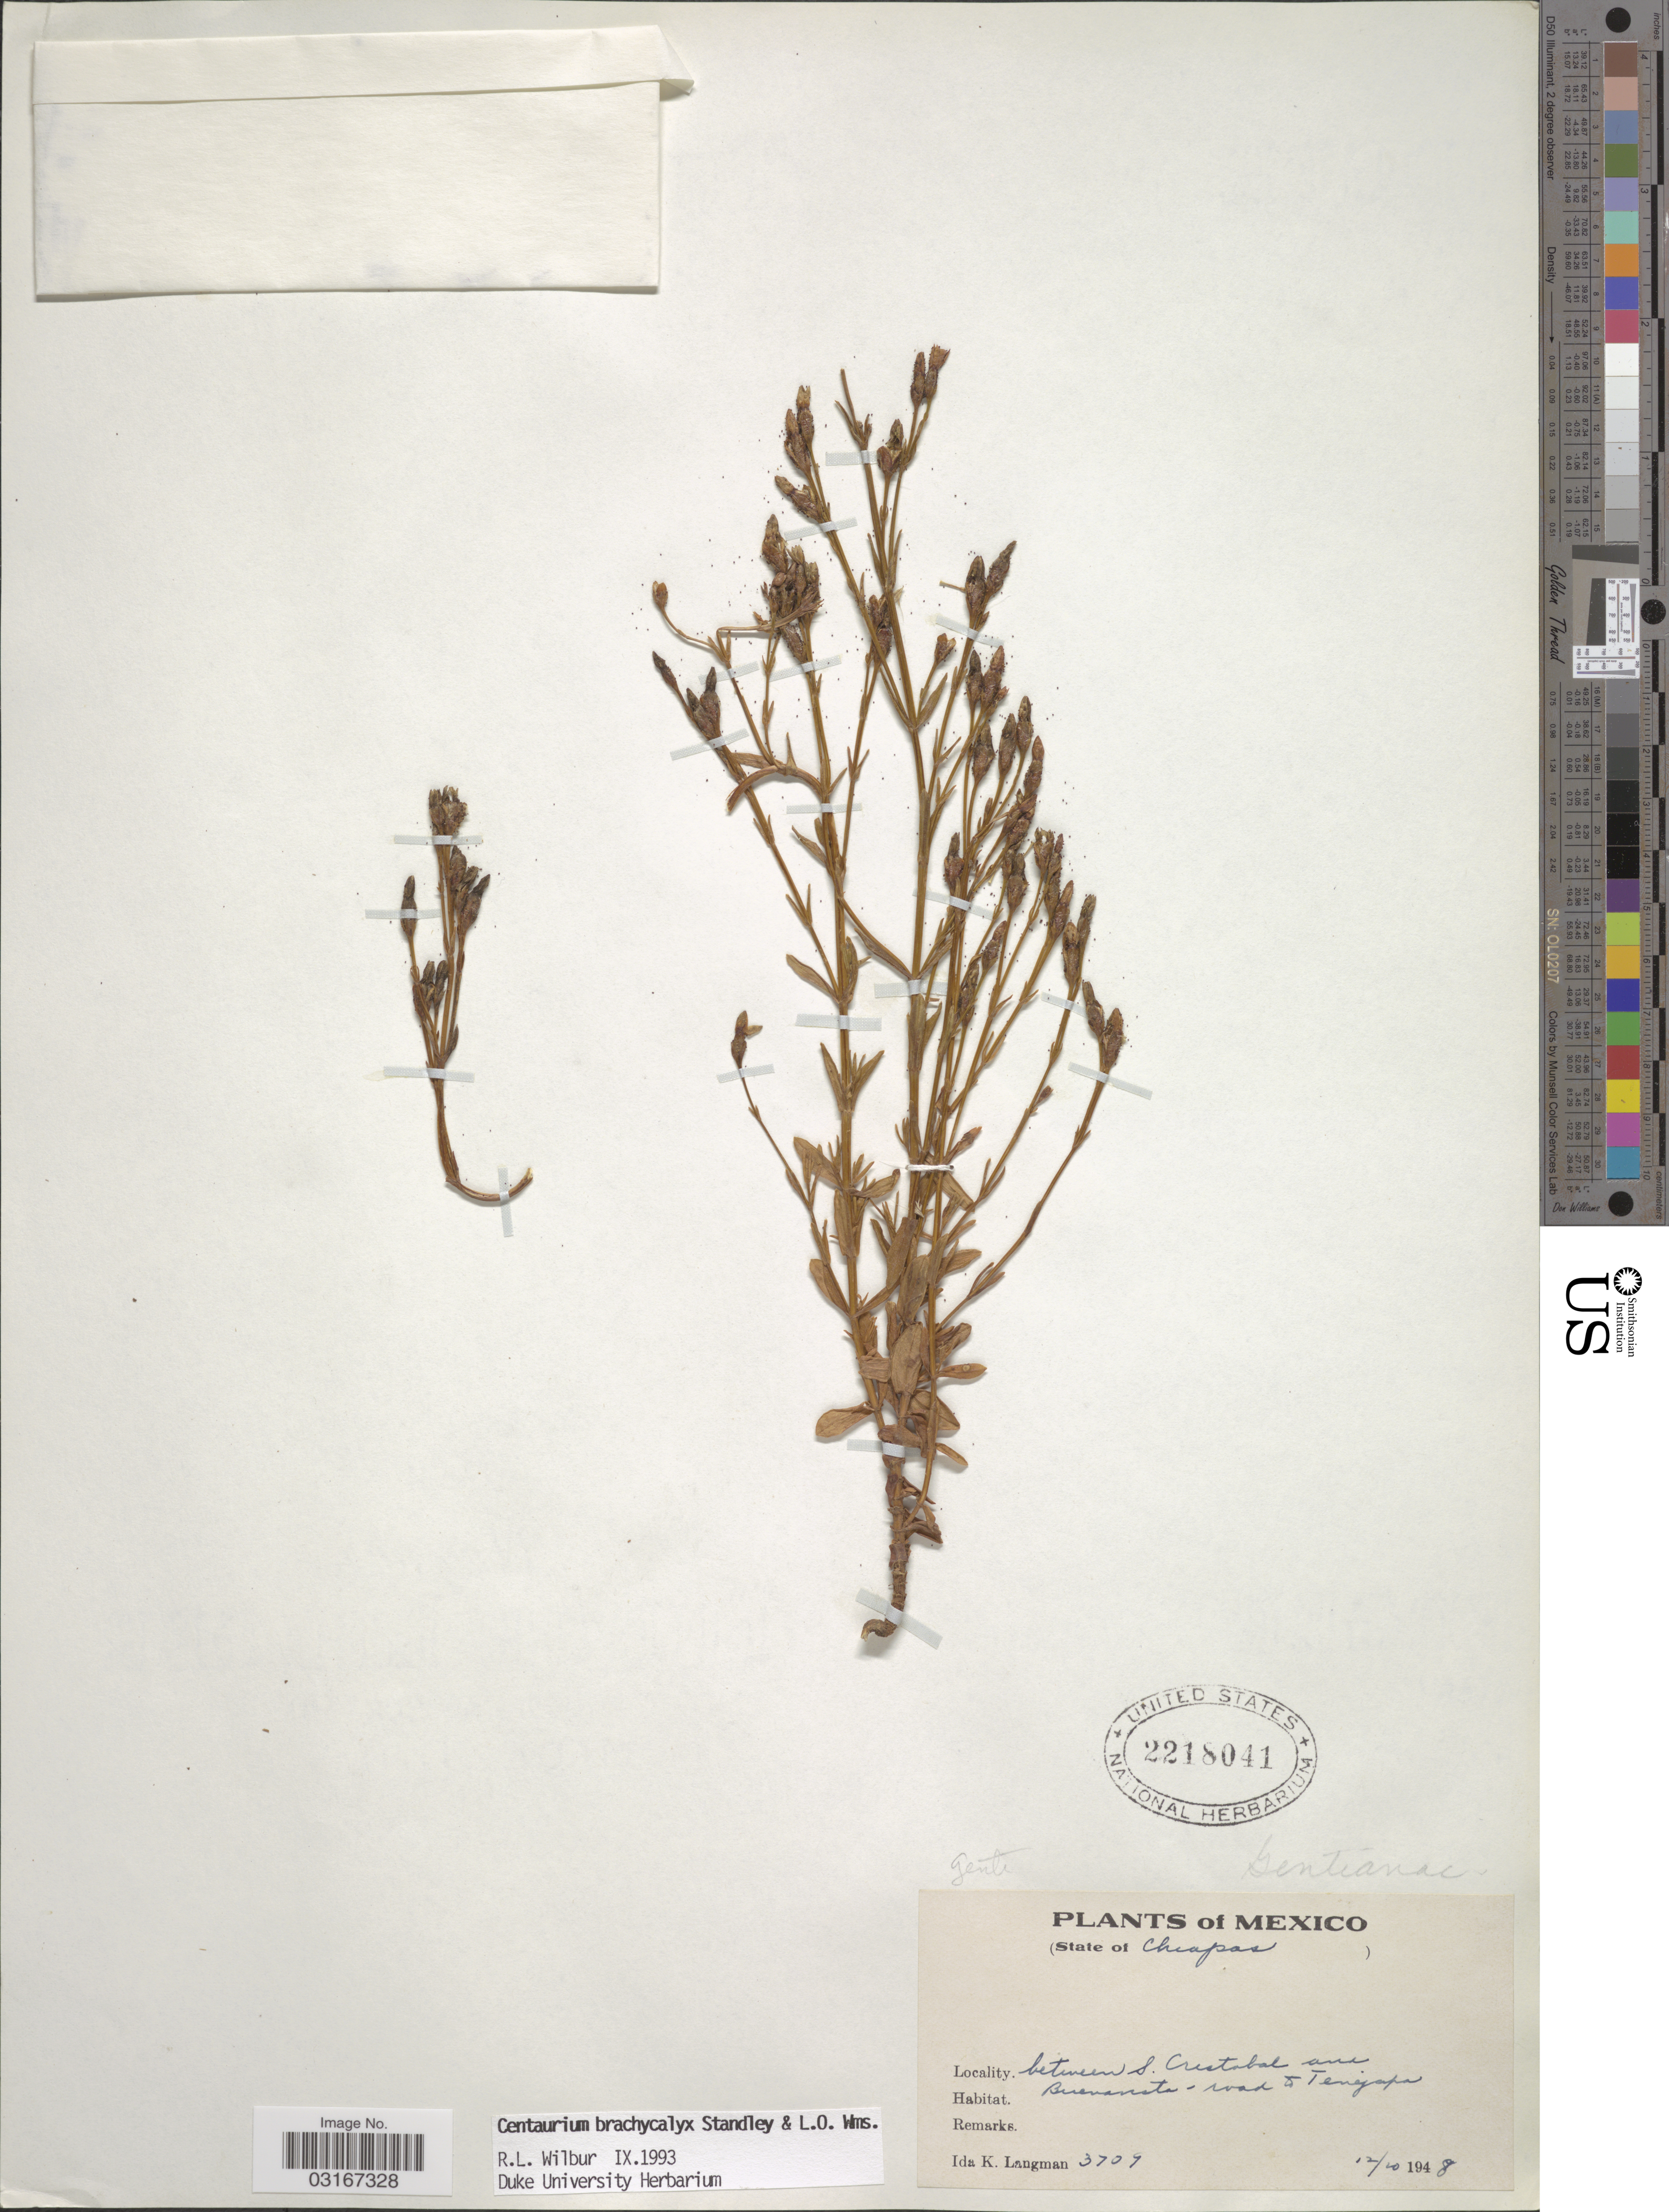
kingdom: Plantae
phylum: Tracheophyta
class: Magnoliopsida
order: Gentianales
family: Gentianaceae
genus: Centaurium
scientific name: Centaurium brachycalyx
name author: Standl. & L.O. Williams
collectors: I. K. Langman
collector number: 3709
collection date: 1948-10-12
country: Mexico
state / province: Chiapas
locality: Between S. Cristobal and Buenavista - road to Tenejapa.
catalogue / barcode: US 2218041